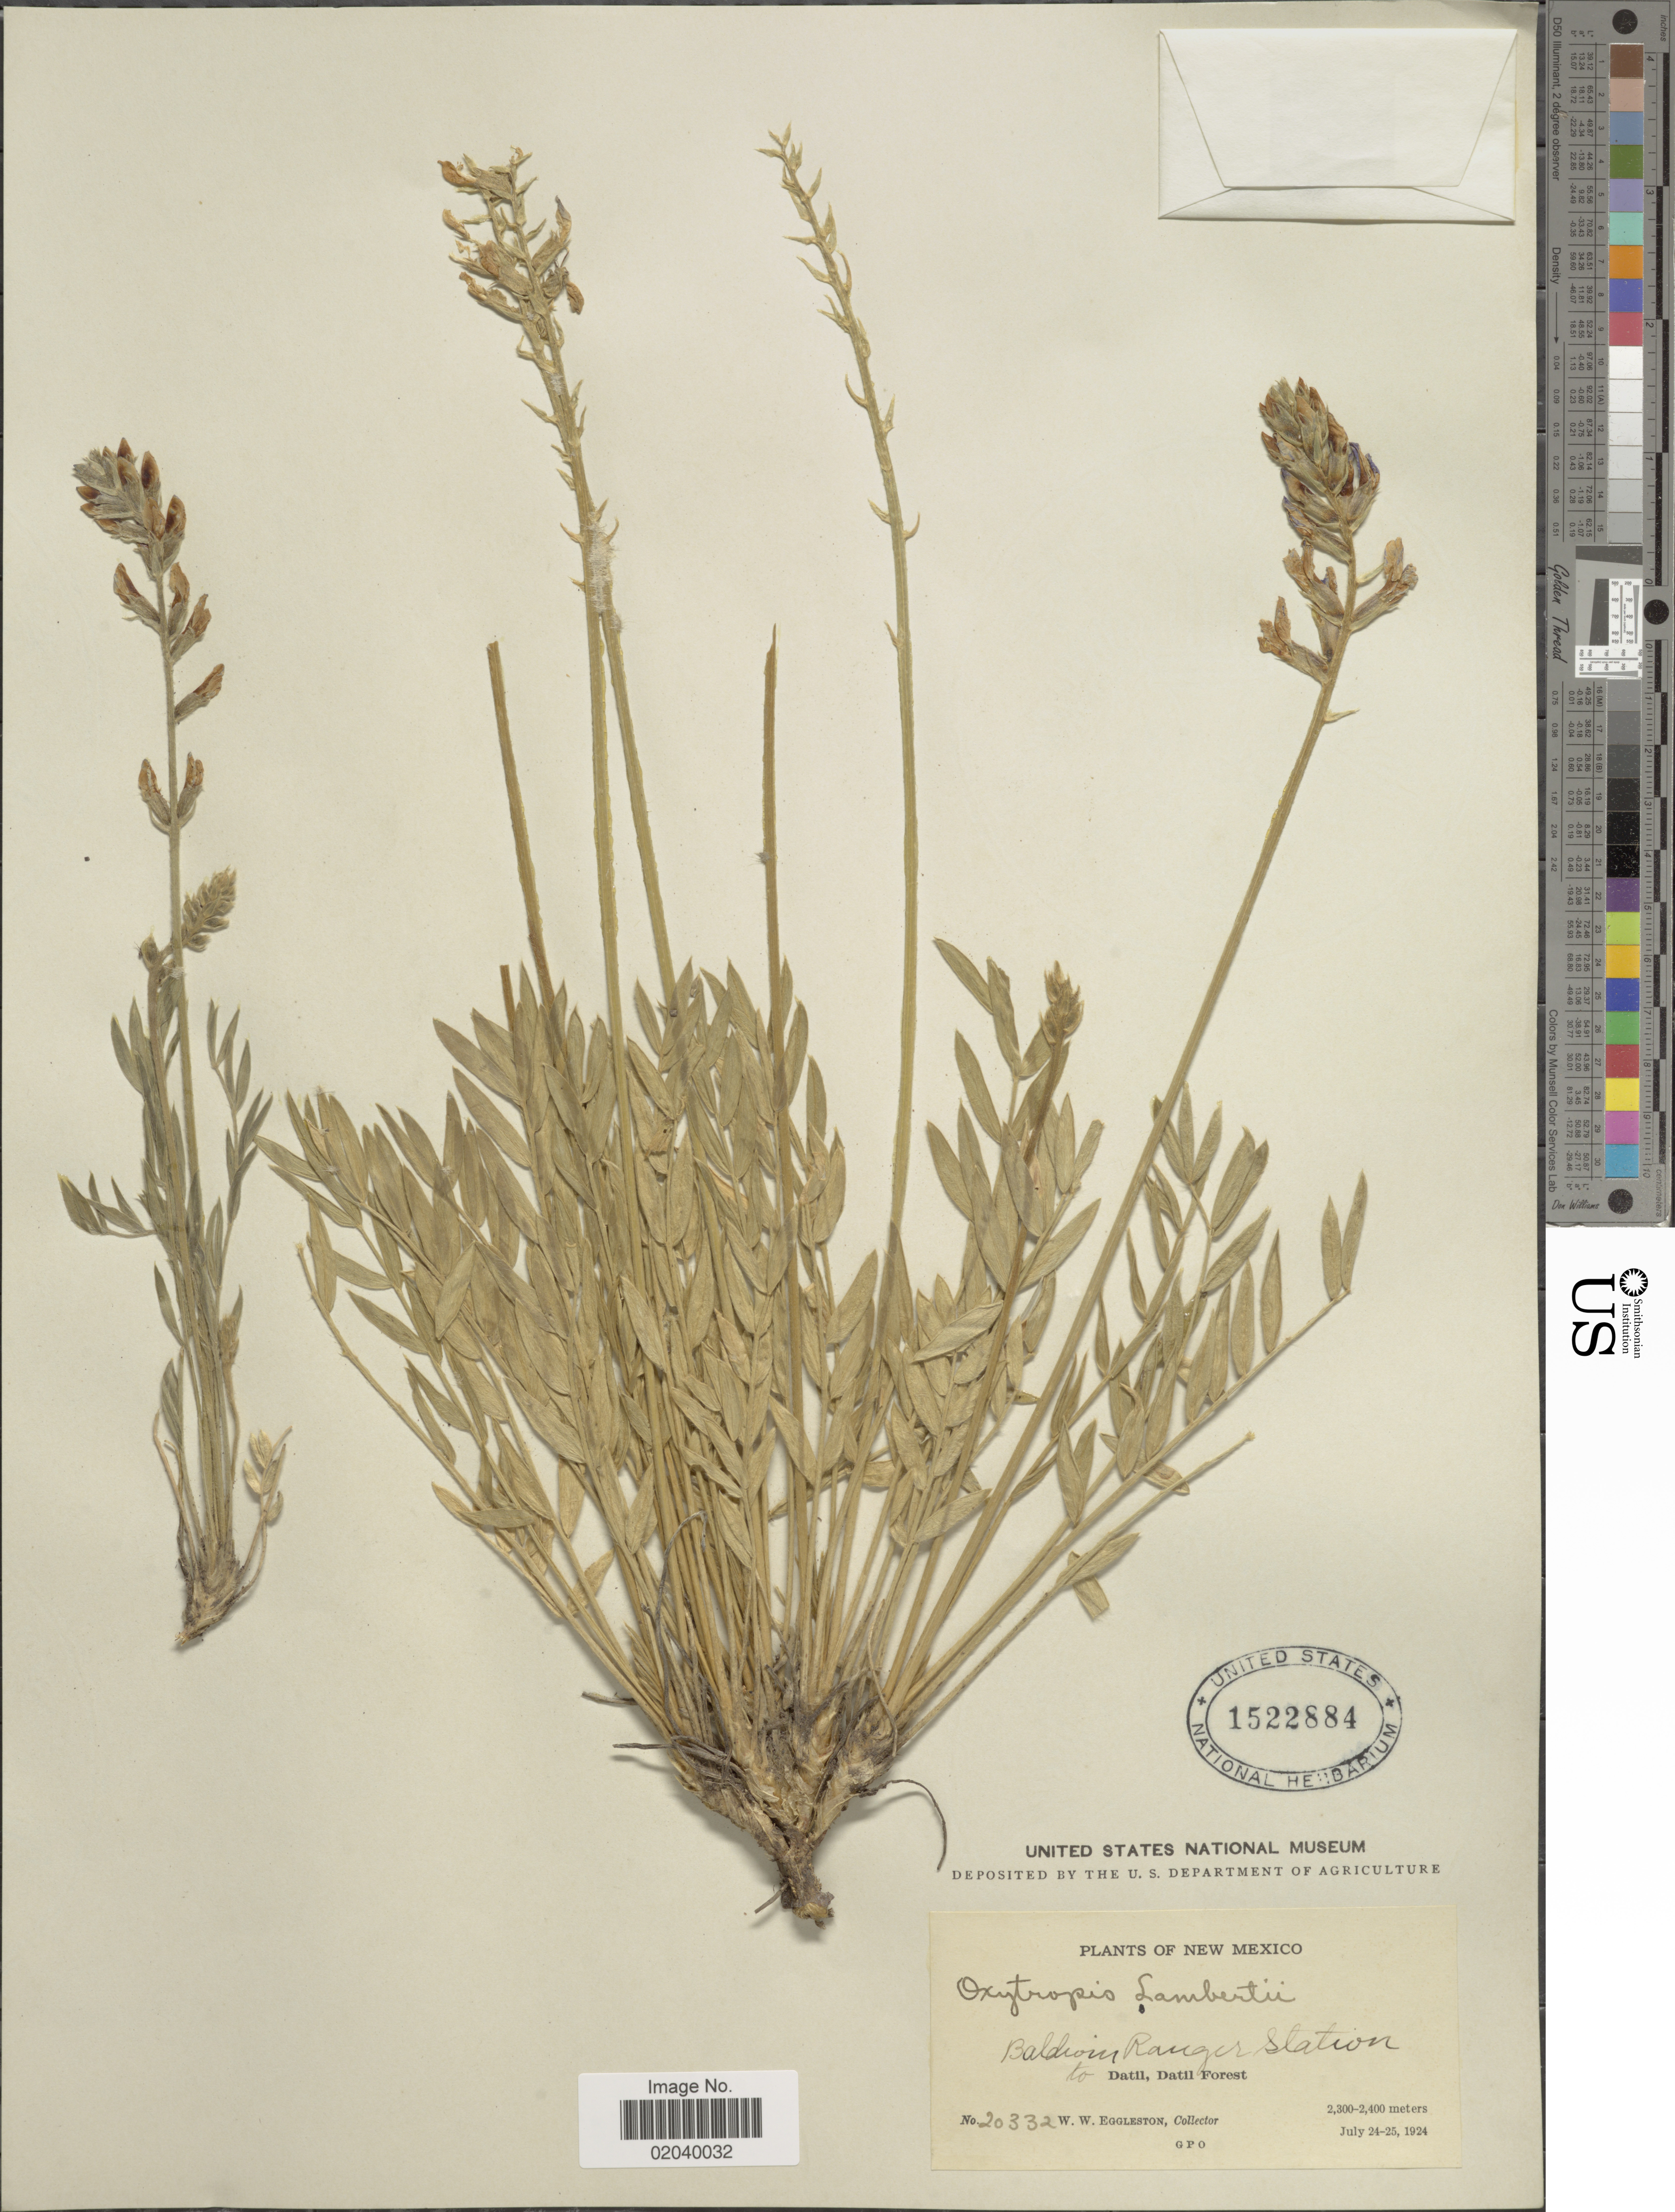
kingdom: Plantae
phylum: Tracheophyta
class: Magnoliopsida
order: Fabales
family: Fabaceae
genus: Oxytropis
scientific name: Oxytropis lambertii var. bigelovii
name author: A. Gray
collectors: W. W. Eggleston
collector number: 20332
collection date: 1924-07-24/1924-07-25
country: United States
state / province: New Mexico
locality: Baldwin Ranger Station to Datil, Datil Forest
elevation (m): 2300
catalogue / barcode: US 1522884